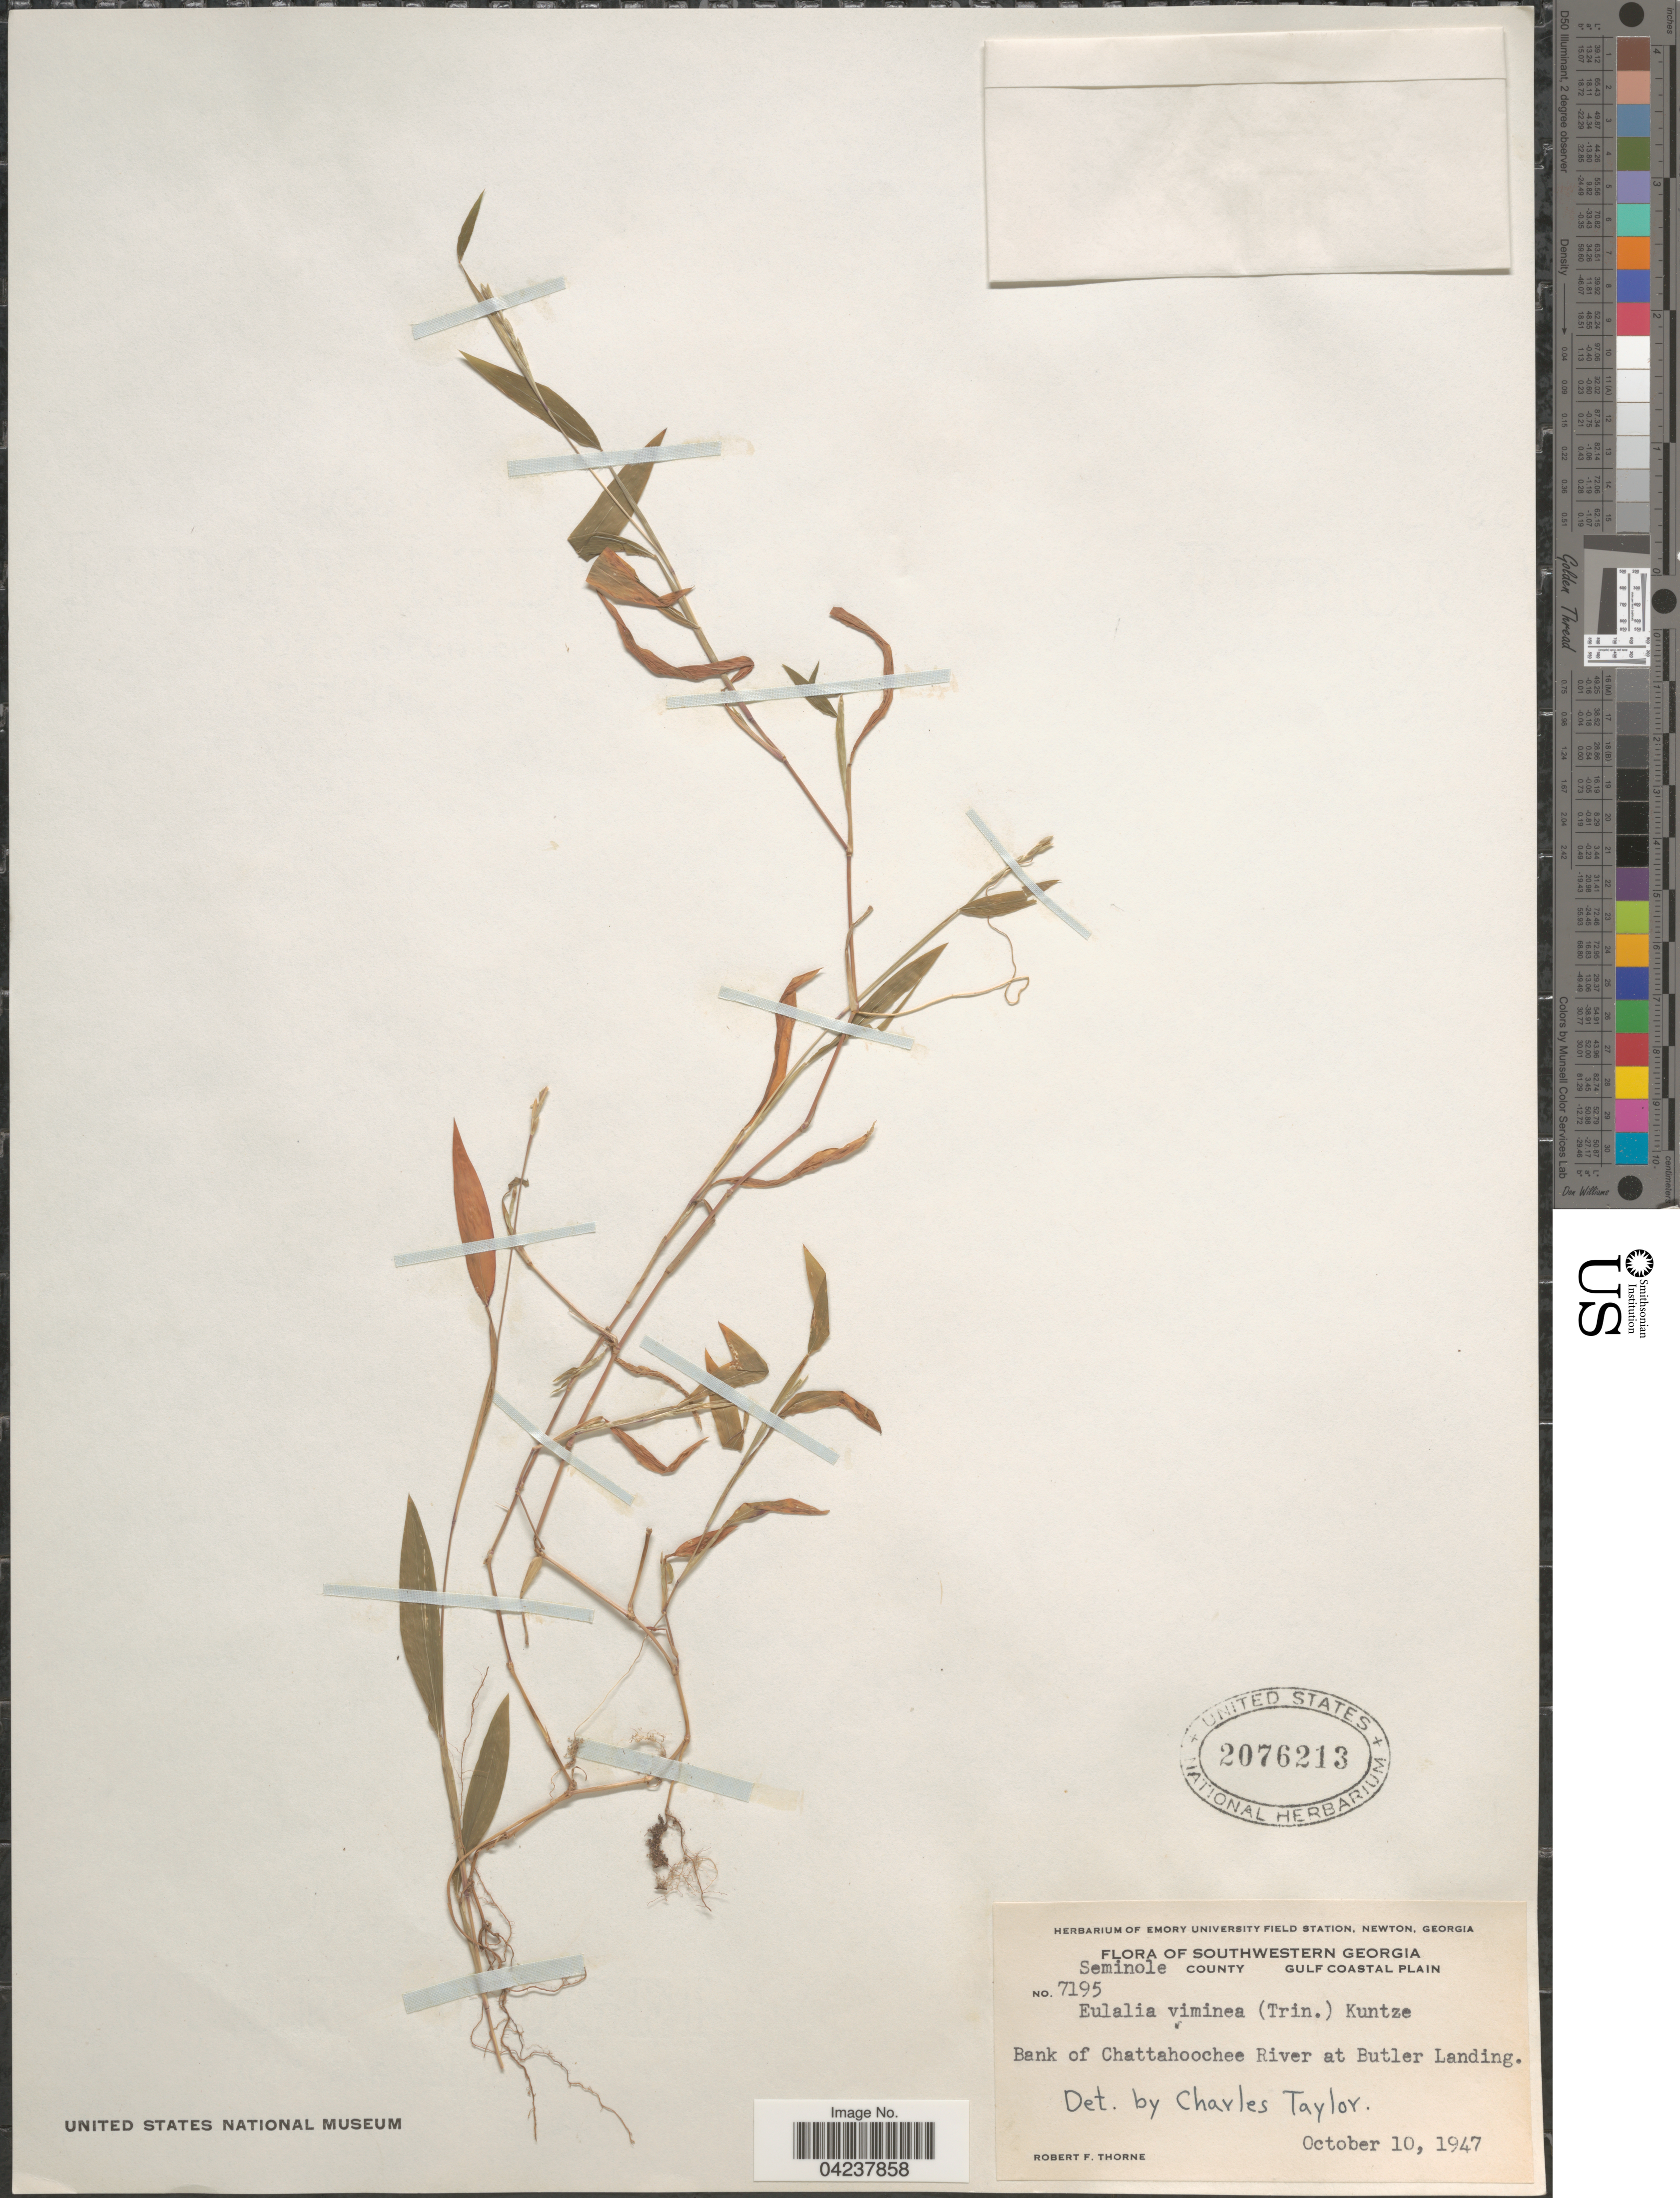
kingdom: Plantae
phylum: Tracheophyta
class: Liliopsida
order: Poales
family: Poaceae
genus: Microstegium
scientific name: Microstegium vimineum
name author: (Trin.) A. Camus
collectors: R. F. Thorne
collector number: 7195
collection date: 1947-10-10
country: United States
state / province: Georgia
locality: Southwestern Georgia. Seminole County Gulf Coastal Plain. Bank of Chattahoochee River at Butler Landing.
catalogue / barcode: US 2076213